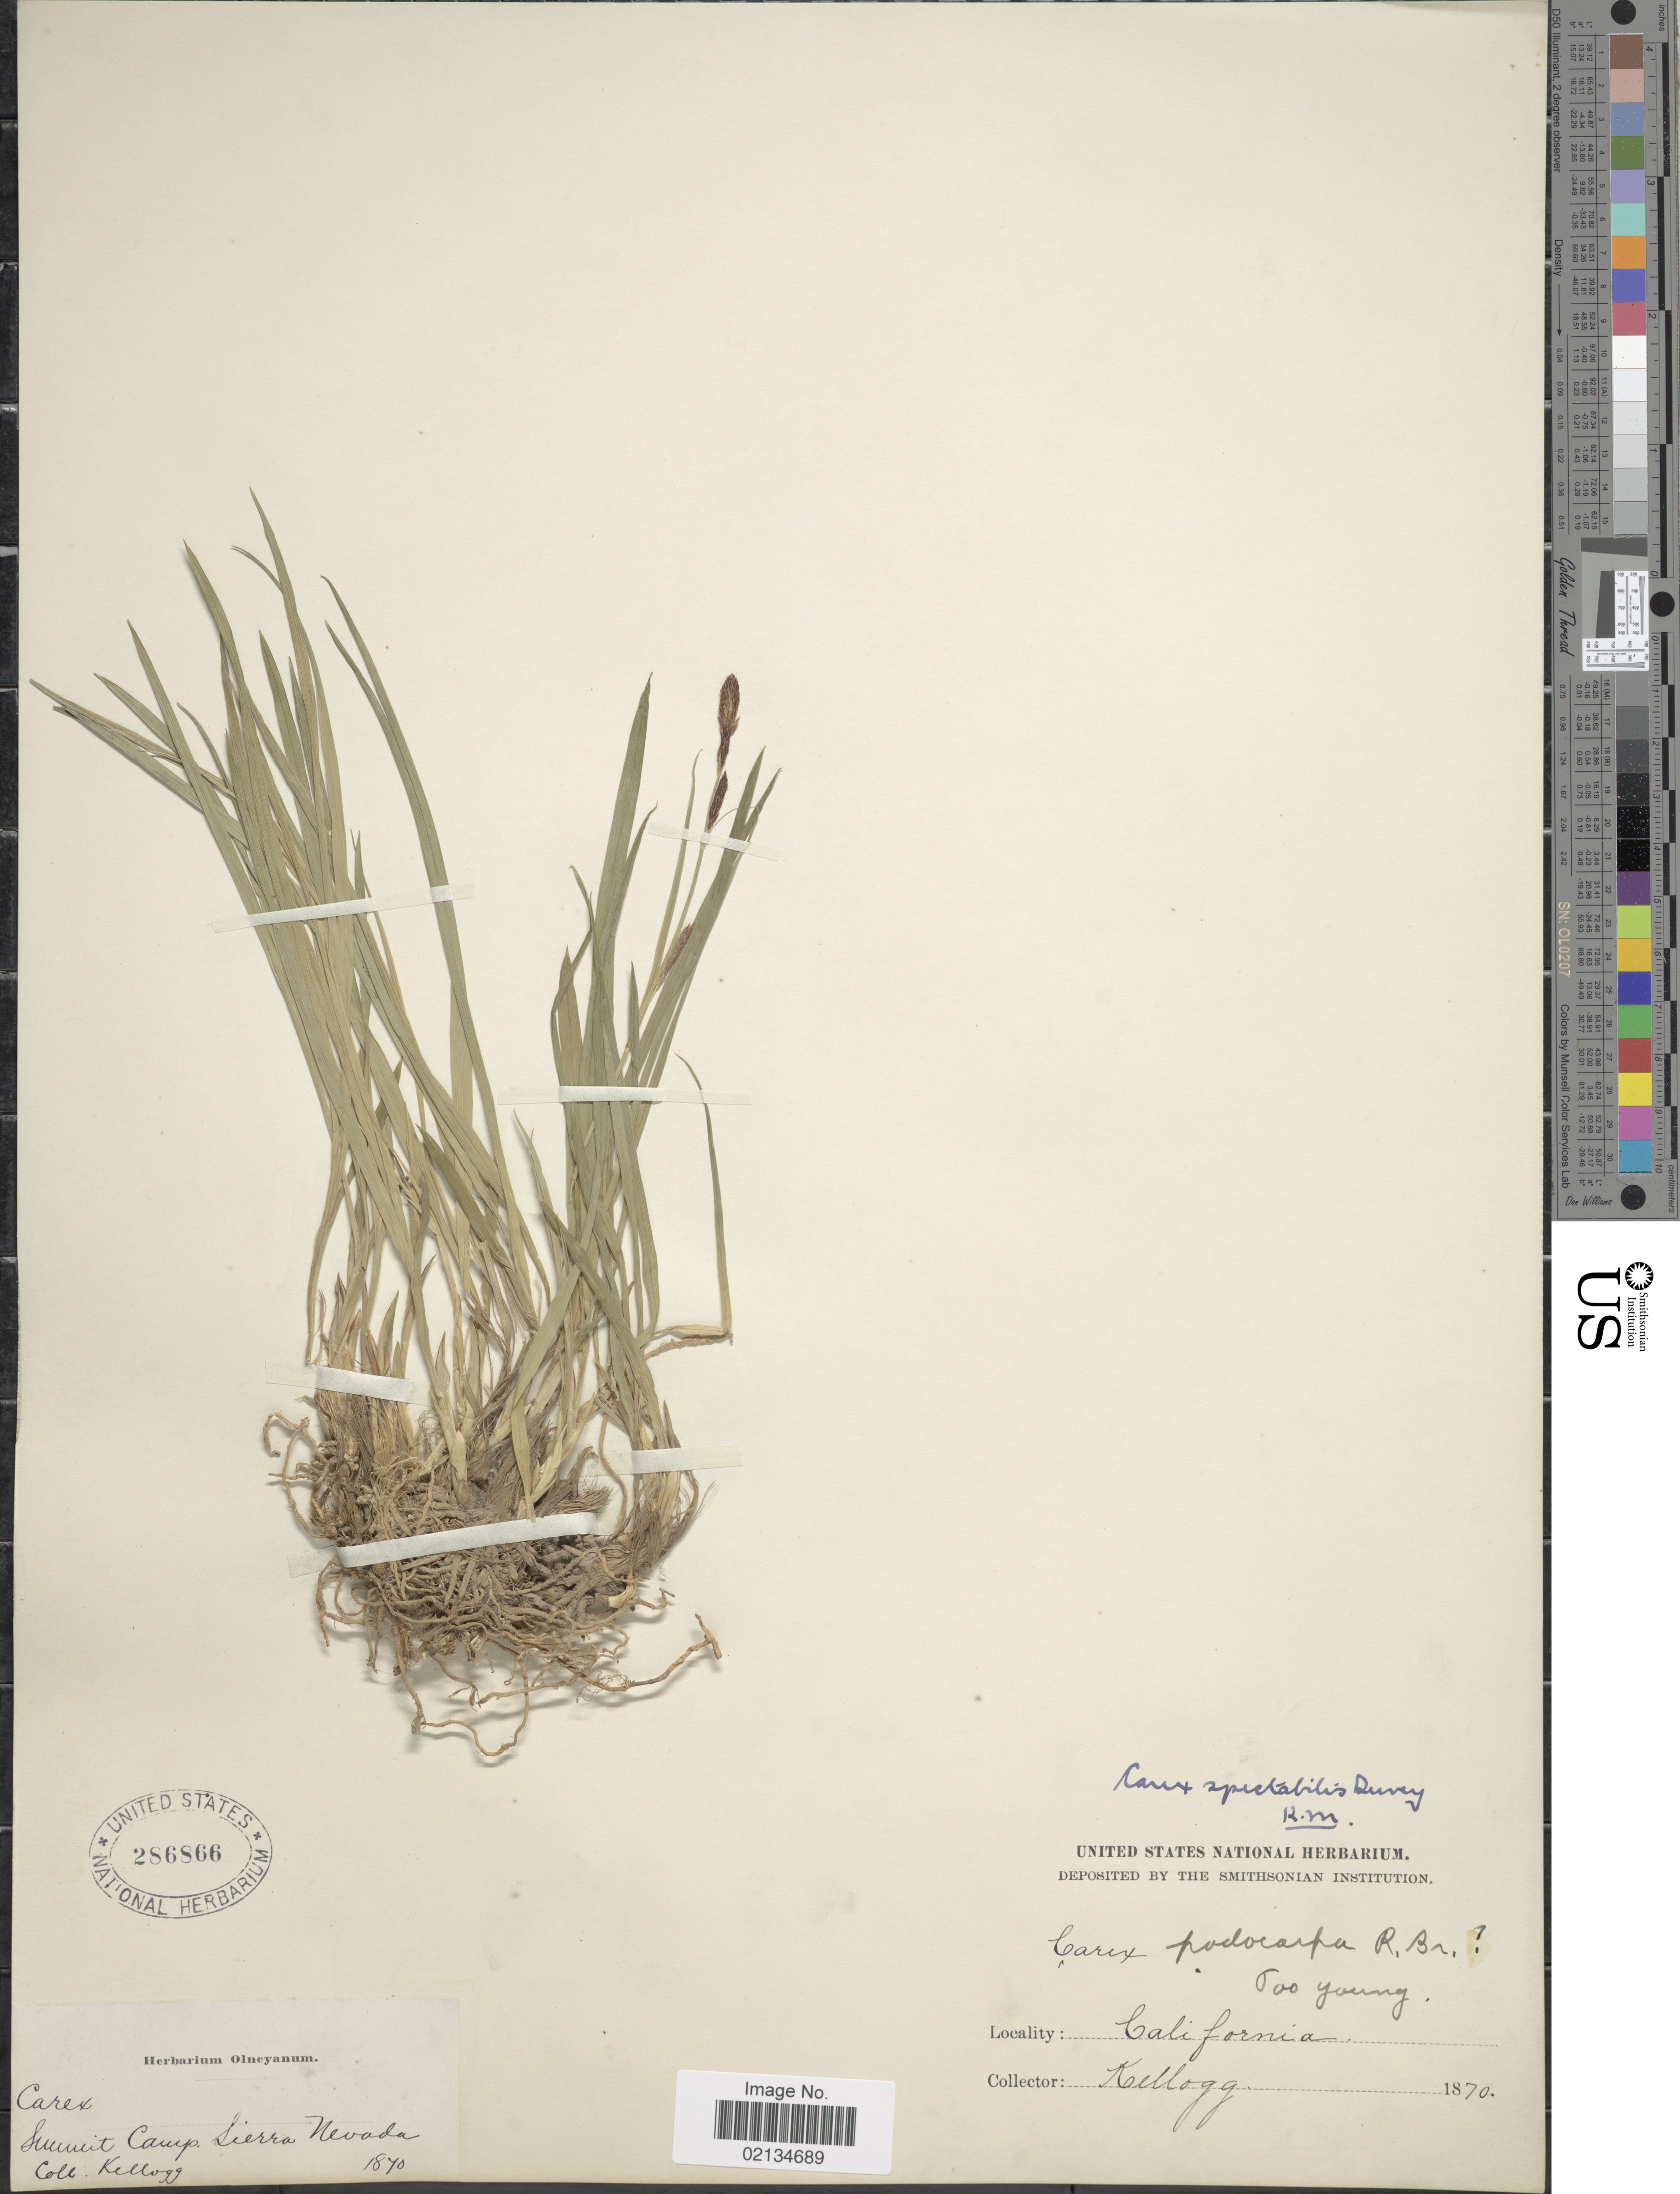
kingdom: Plantae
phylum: Tracheophyta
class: Liliopsida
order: Poales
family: Cyperaceae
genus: Carex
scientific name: Carex spectabilis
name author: Dewey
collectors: -- Kellogg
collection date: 1870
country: United States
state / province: California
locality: Summit Camp, Sierra Nevada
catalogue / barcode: US 286866